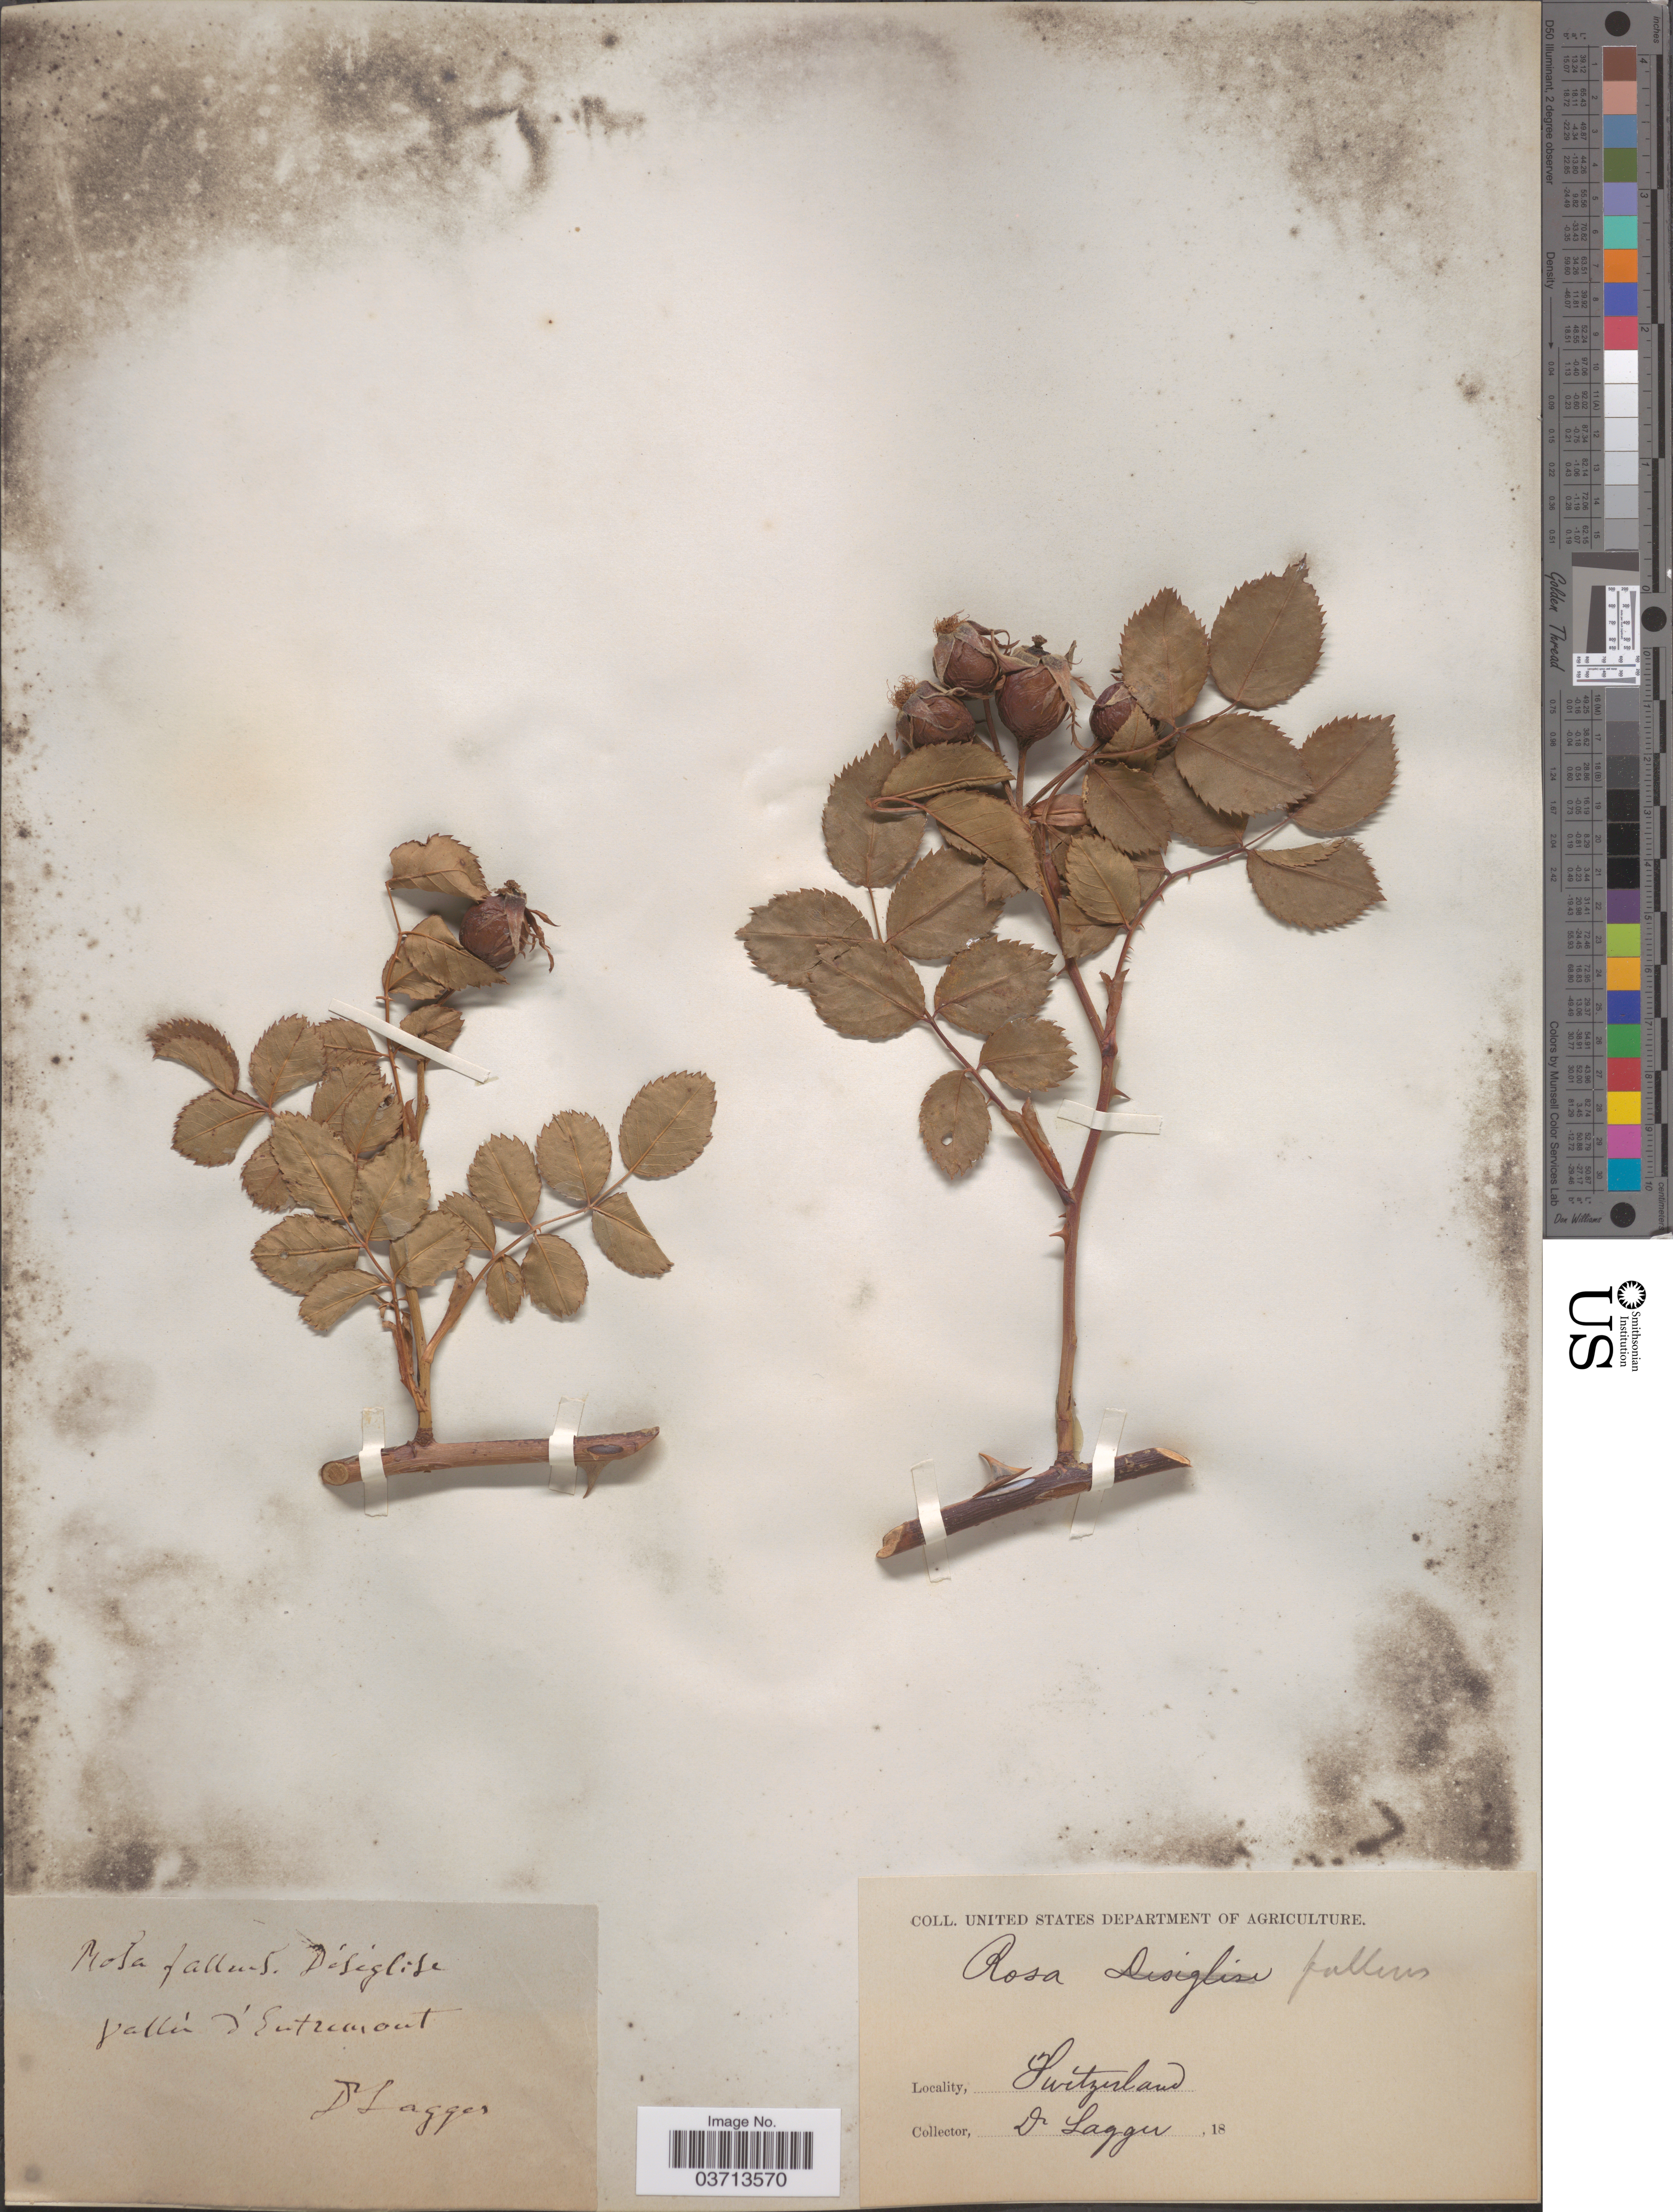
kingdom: Plantae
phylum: Tracheophyta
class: Magnoliopsida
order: Rosales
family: Rosaceae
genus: Rosa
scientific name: Rosa pallens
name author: Retz. ex Spreng.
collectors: F. J. Lagger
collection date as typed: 18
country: Switzerland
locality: Vallée d'Entremont.